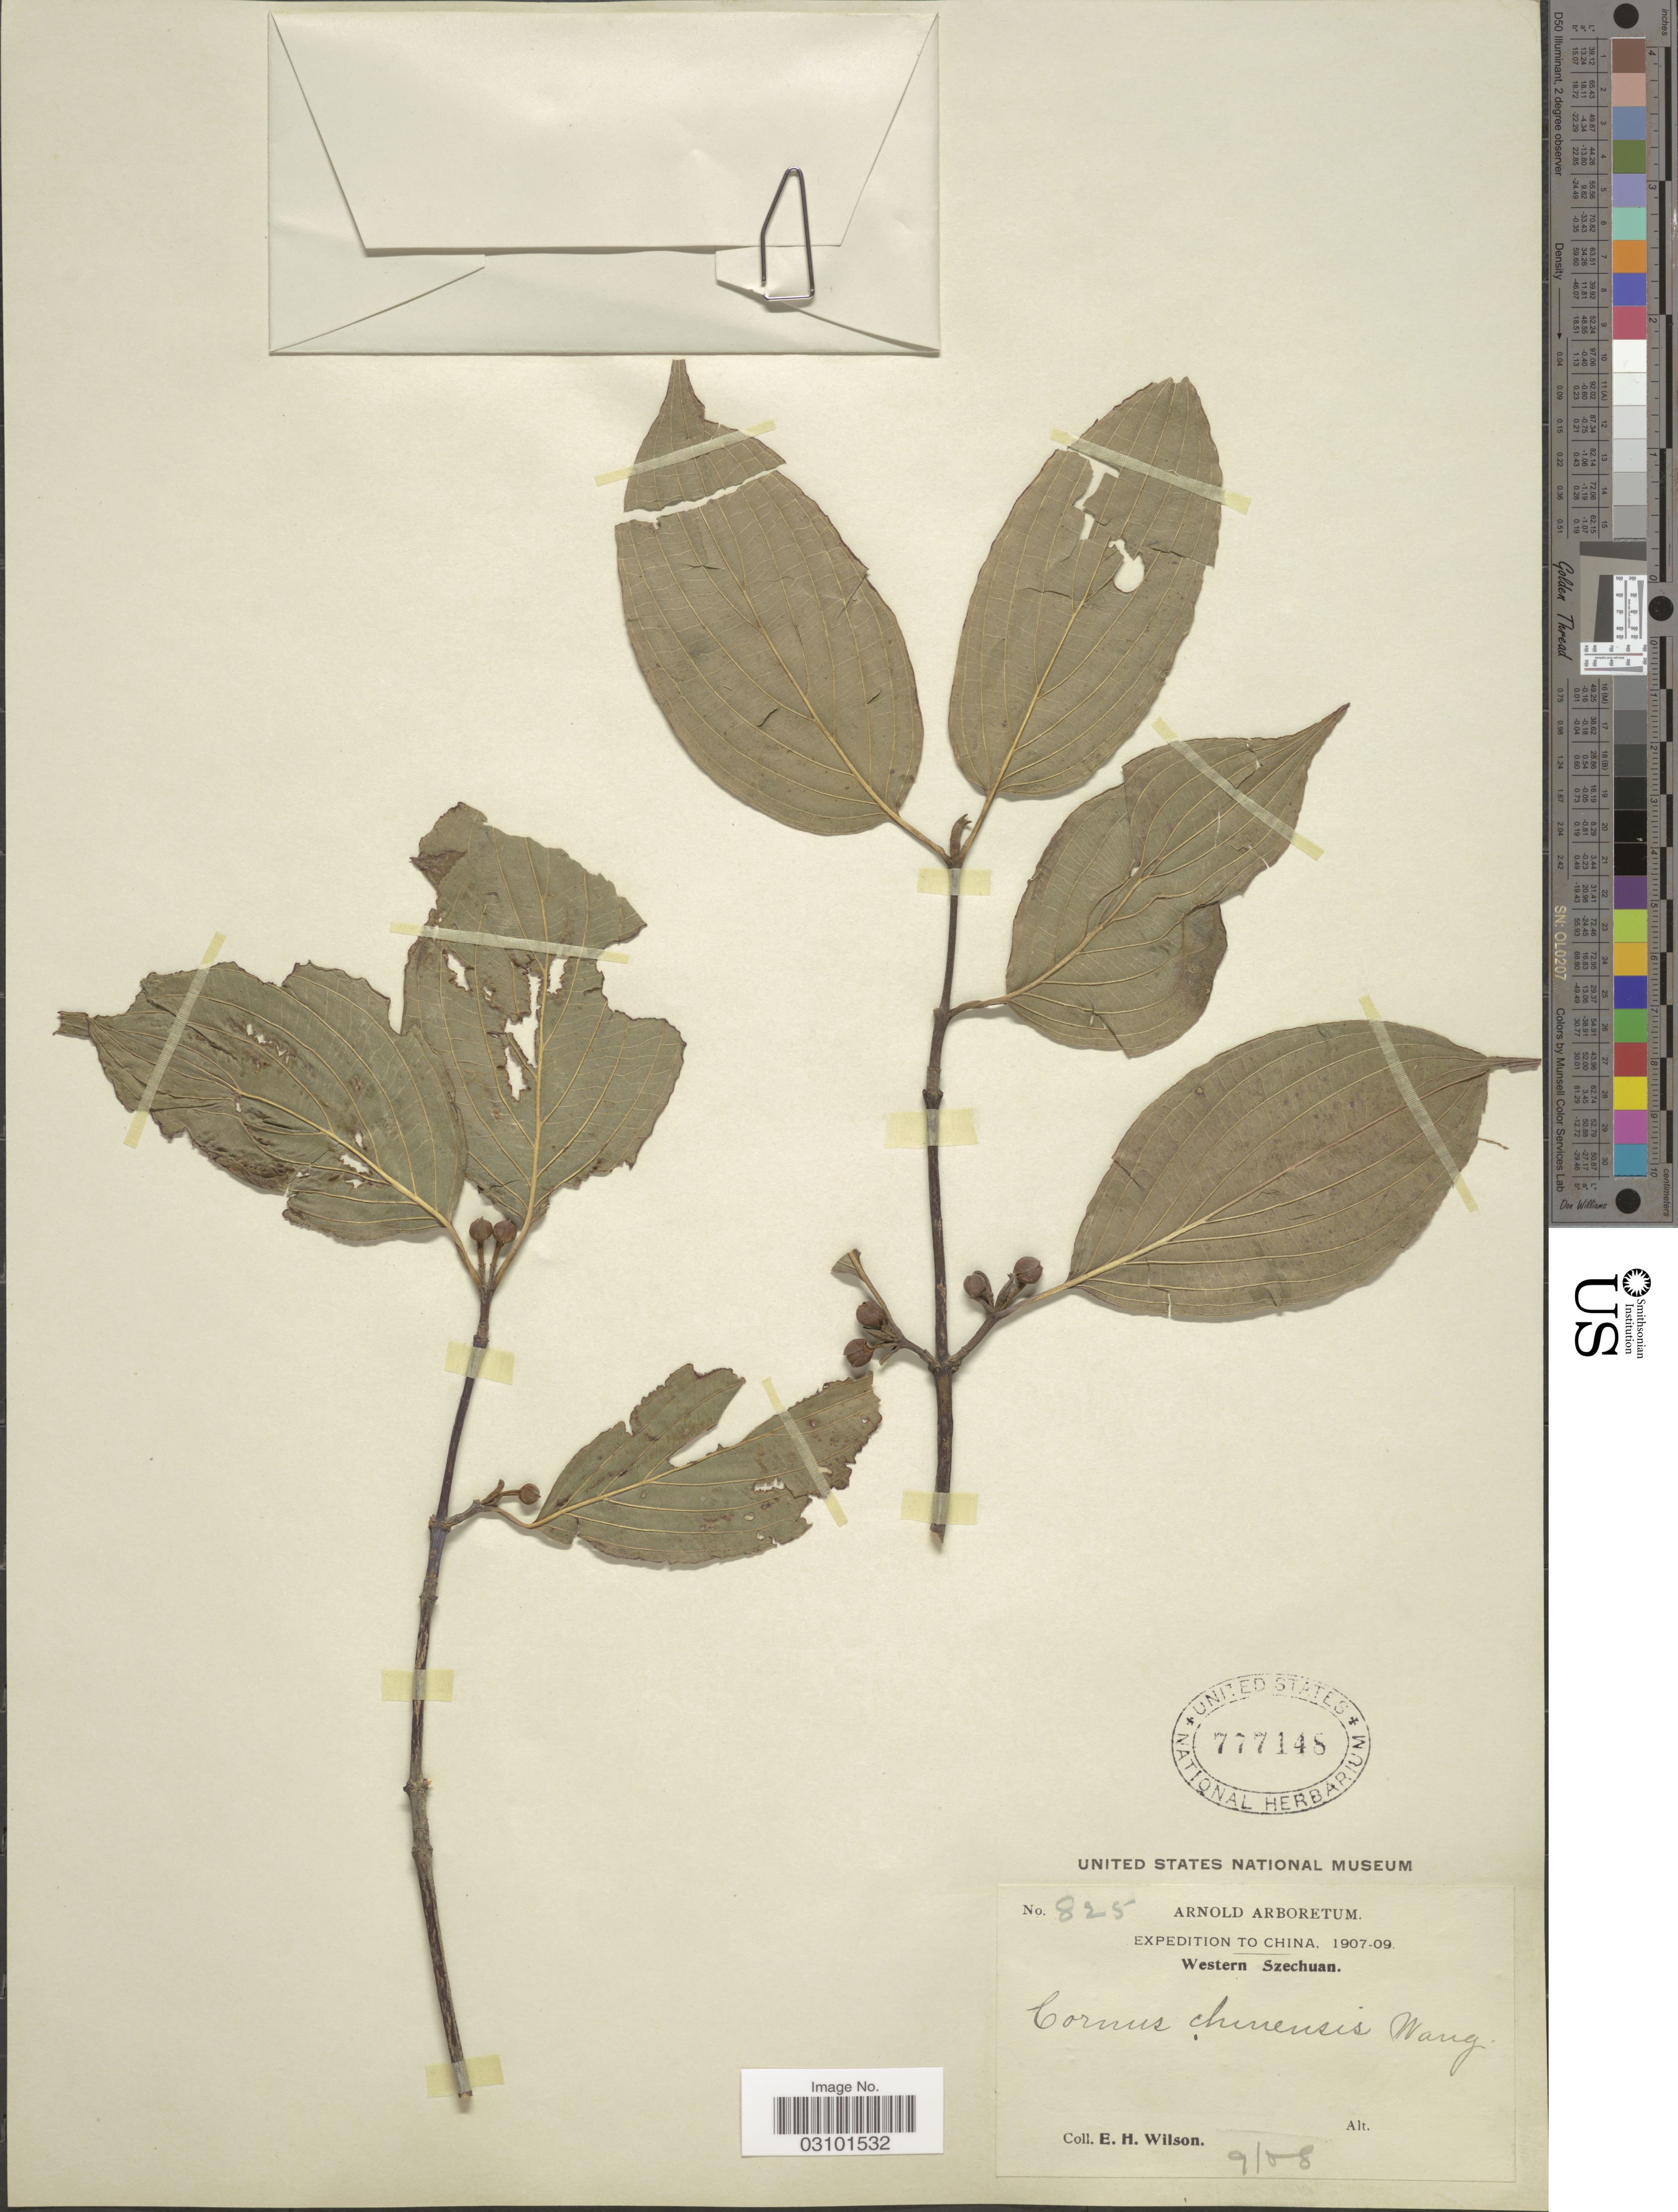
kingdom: Plantae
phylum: Tracheophyta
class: Magnoliopsida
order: Cornales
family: Cornaceae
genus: Cornus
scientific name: Cornus chinensis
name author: Wangerin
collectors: E. Wilson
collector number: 825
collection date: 1908-09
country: China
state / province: Sichuan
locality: Western Szechuan.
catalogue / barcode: US 777148